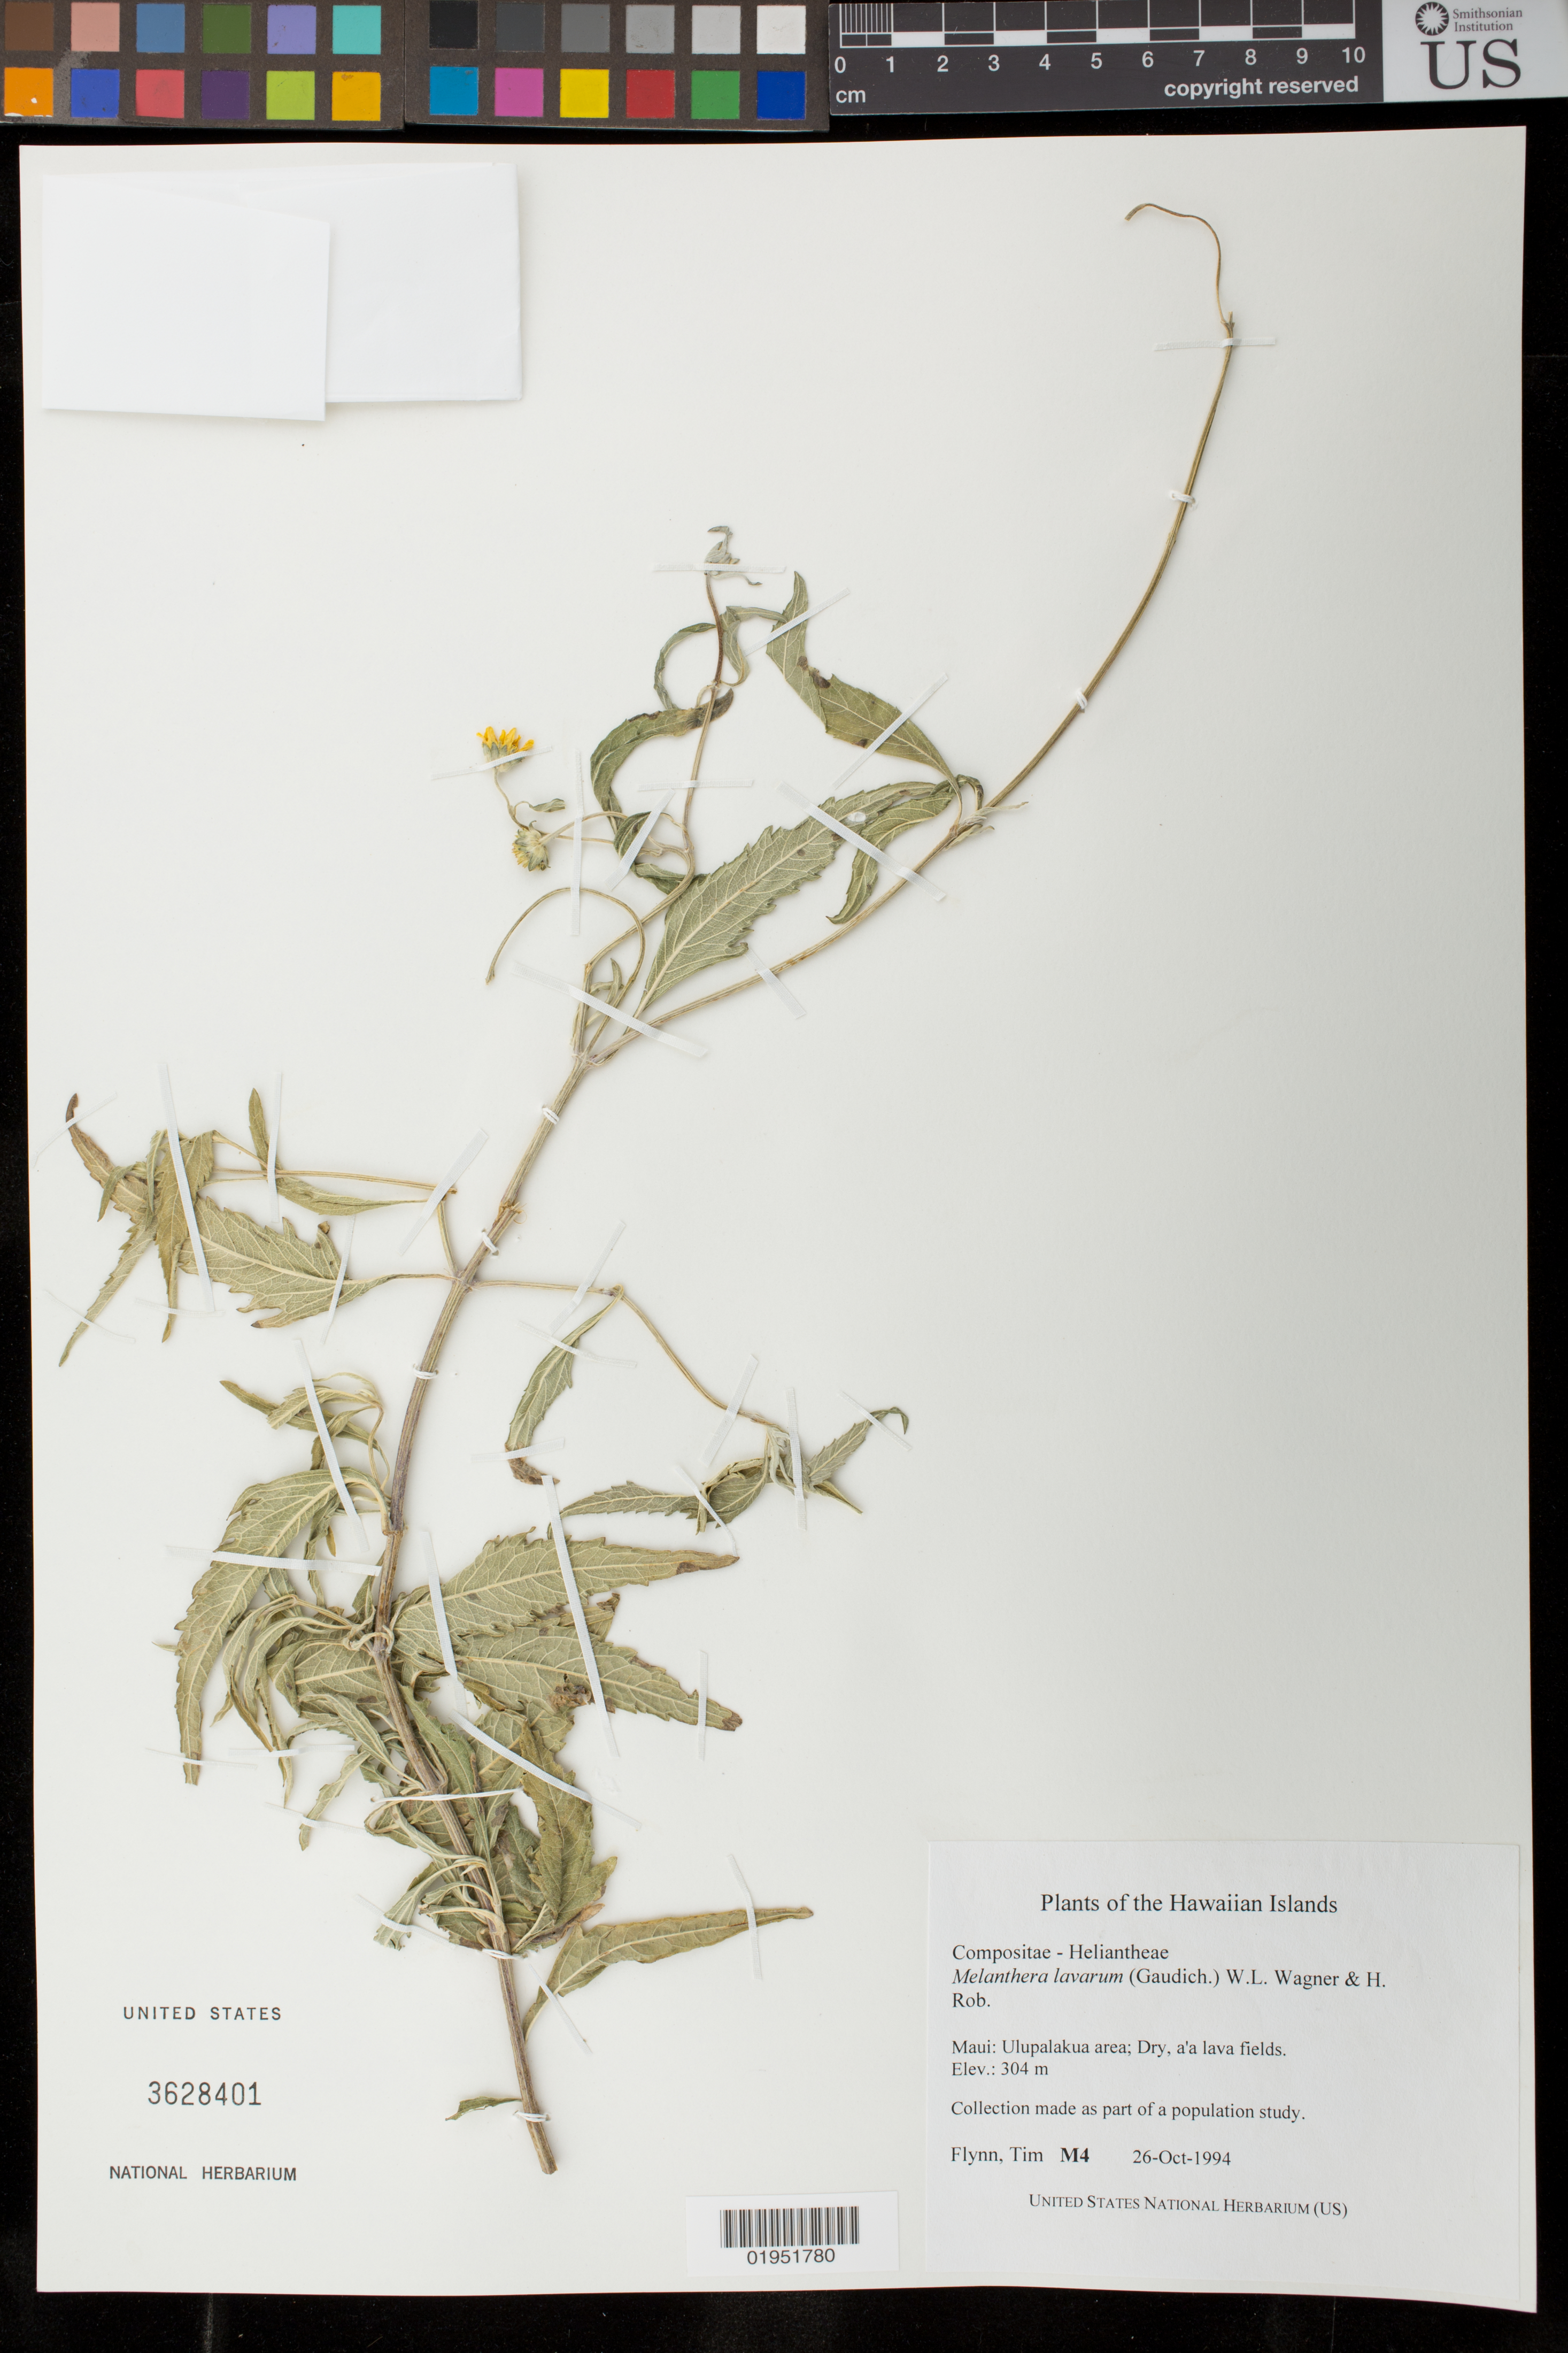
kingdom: Plantae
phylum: Tracheophyta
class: Magnoliopsida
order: Asterales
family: Asteraceae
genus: Wollastonia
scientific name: Wollastonia lavarum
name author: (Gaudich.) Orchard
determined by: Wagner, W. L., (BOT), Smithsonian Institution - National Museum of Natural History (UNITED STATES)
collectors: T. Flynn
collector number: M4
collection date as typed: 26 Oct 1994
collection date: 1994-10-26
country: United States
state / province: Hawaii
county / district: Maui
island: Maui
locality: Ulupalakua area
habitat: Dry, a'a lava fields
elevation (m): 304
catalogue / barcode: US 3628401